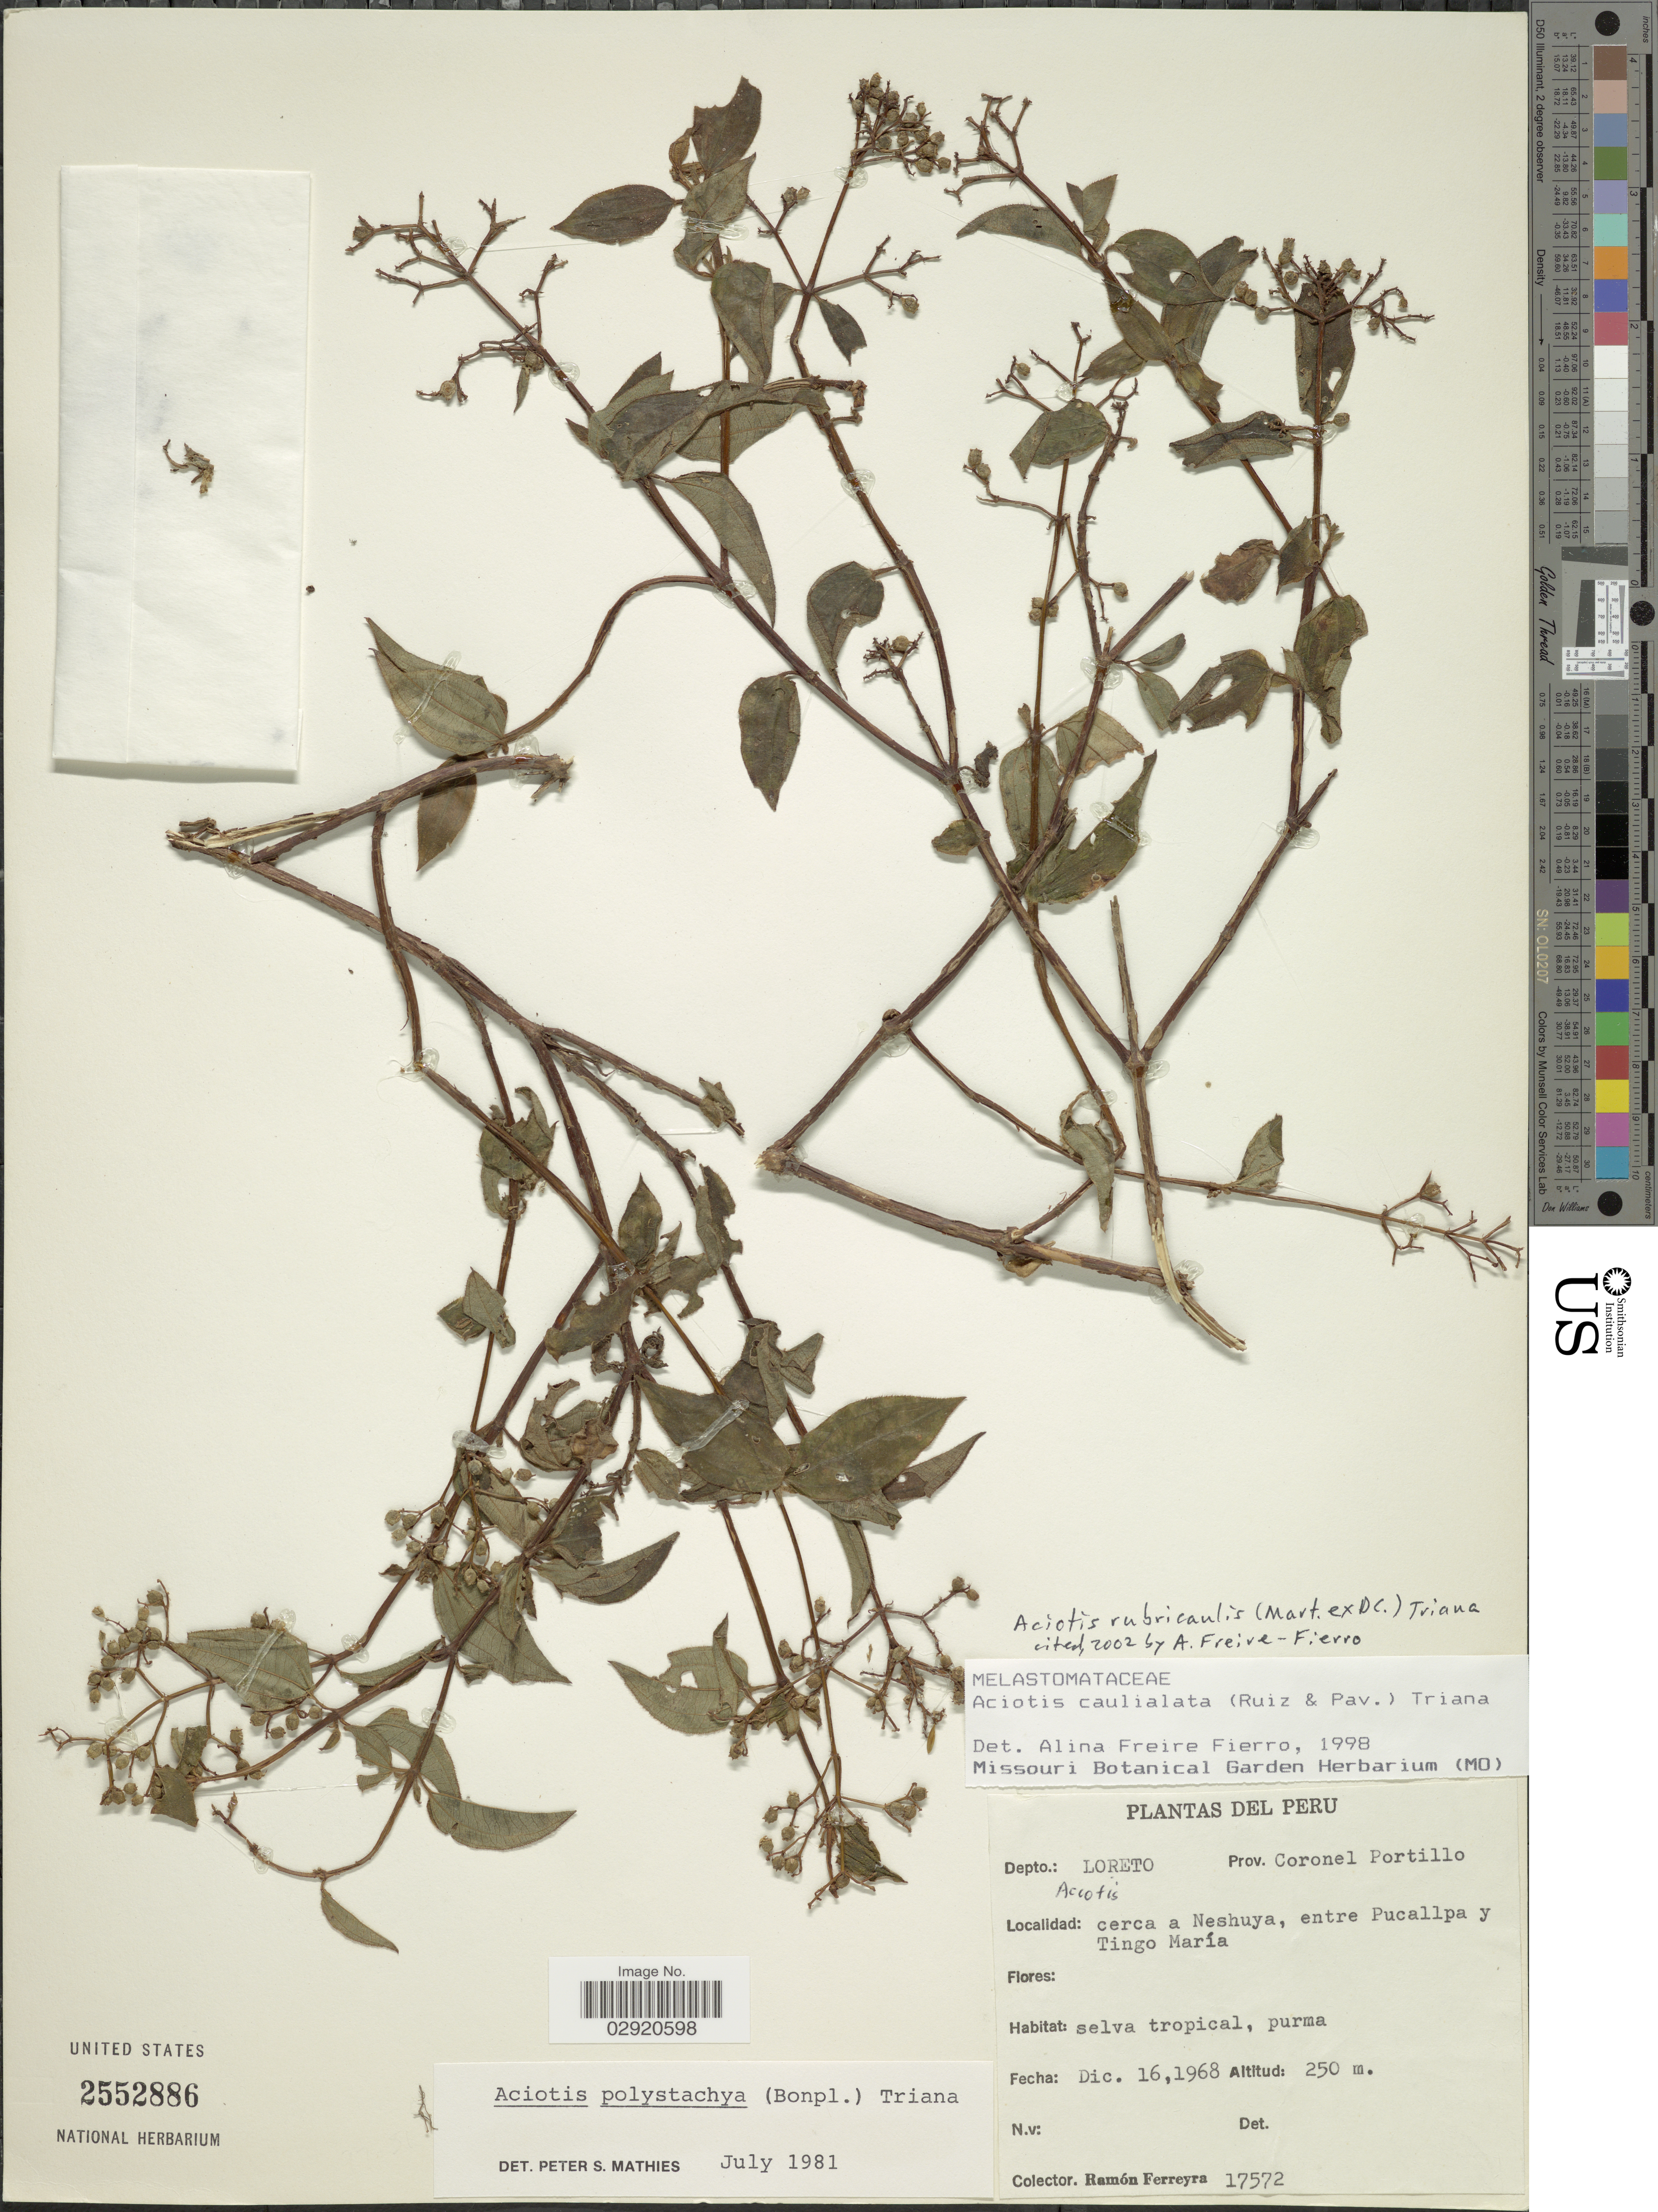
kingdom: Plantae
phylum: Tracheophyta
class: Magnoliopsida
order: Myrtales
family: Melastomataceae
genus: Aciotis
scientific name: Aciotis rubricaulis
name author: (Mart. ex DC.) Triana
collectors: R. A. Ferreyra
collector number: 17572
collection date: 1968-12-16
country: Peru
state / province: Loreto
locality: Depto.: Loreto. Prov. Coronel Portillo. Cerca a Neshuya, entre Pucallpa y Tingo María.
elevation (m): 250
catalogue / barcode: US 2552886